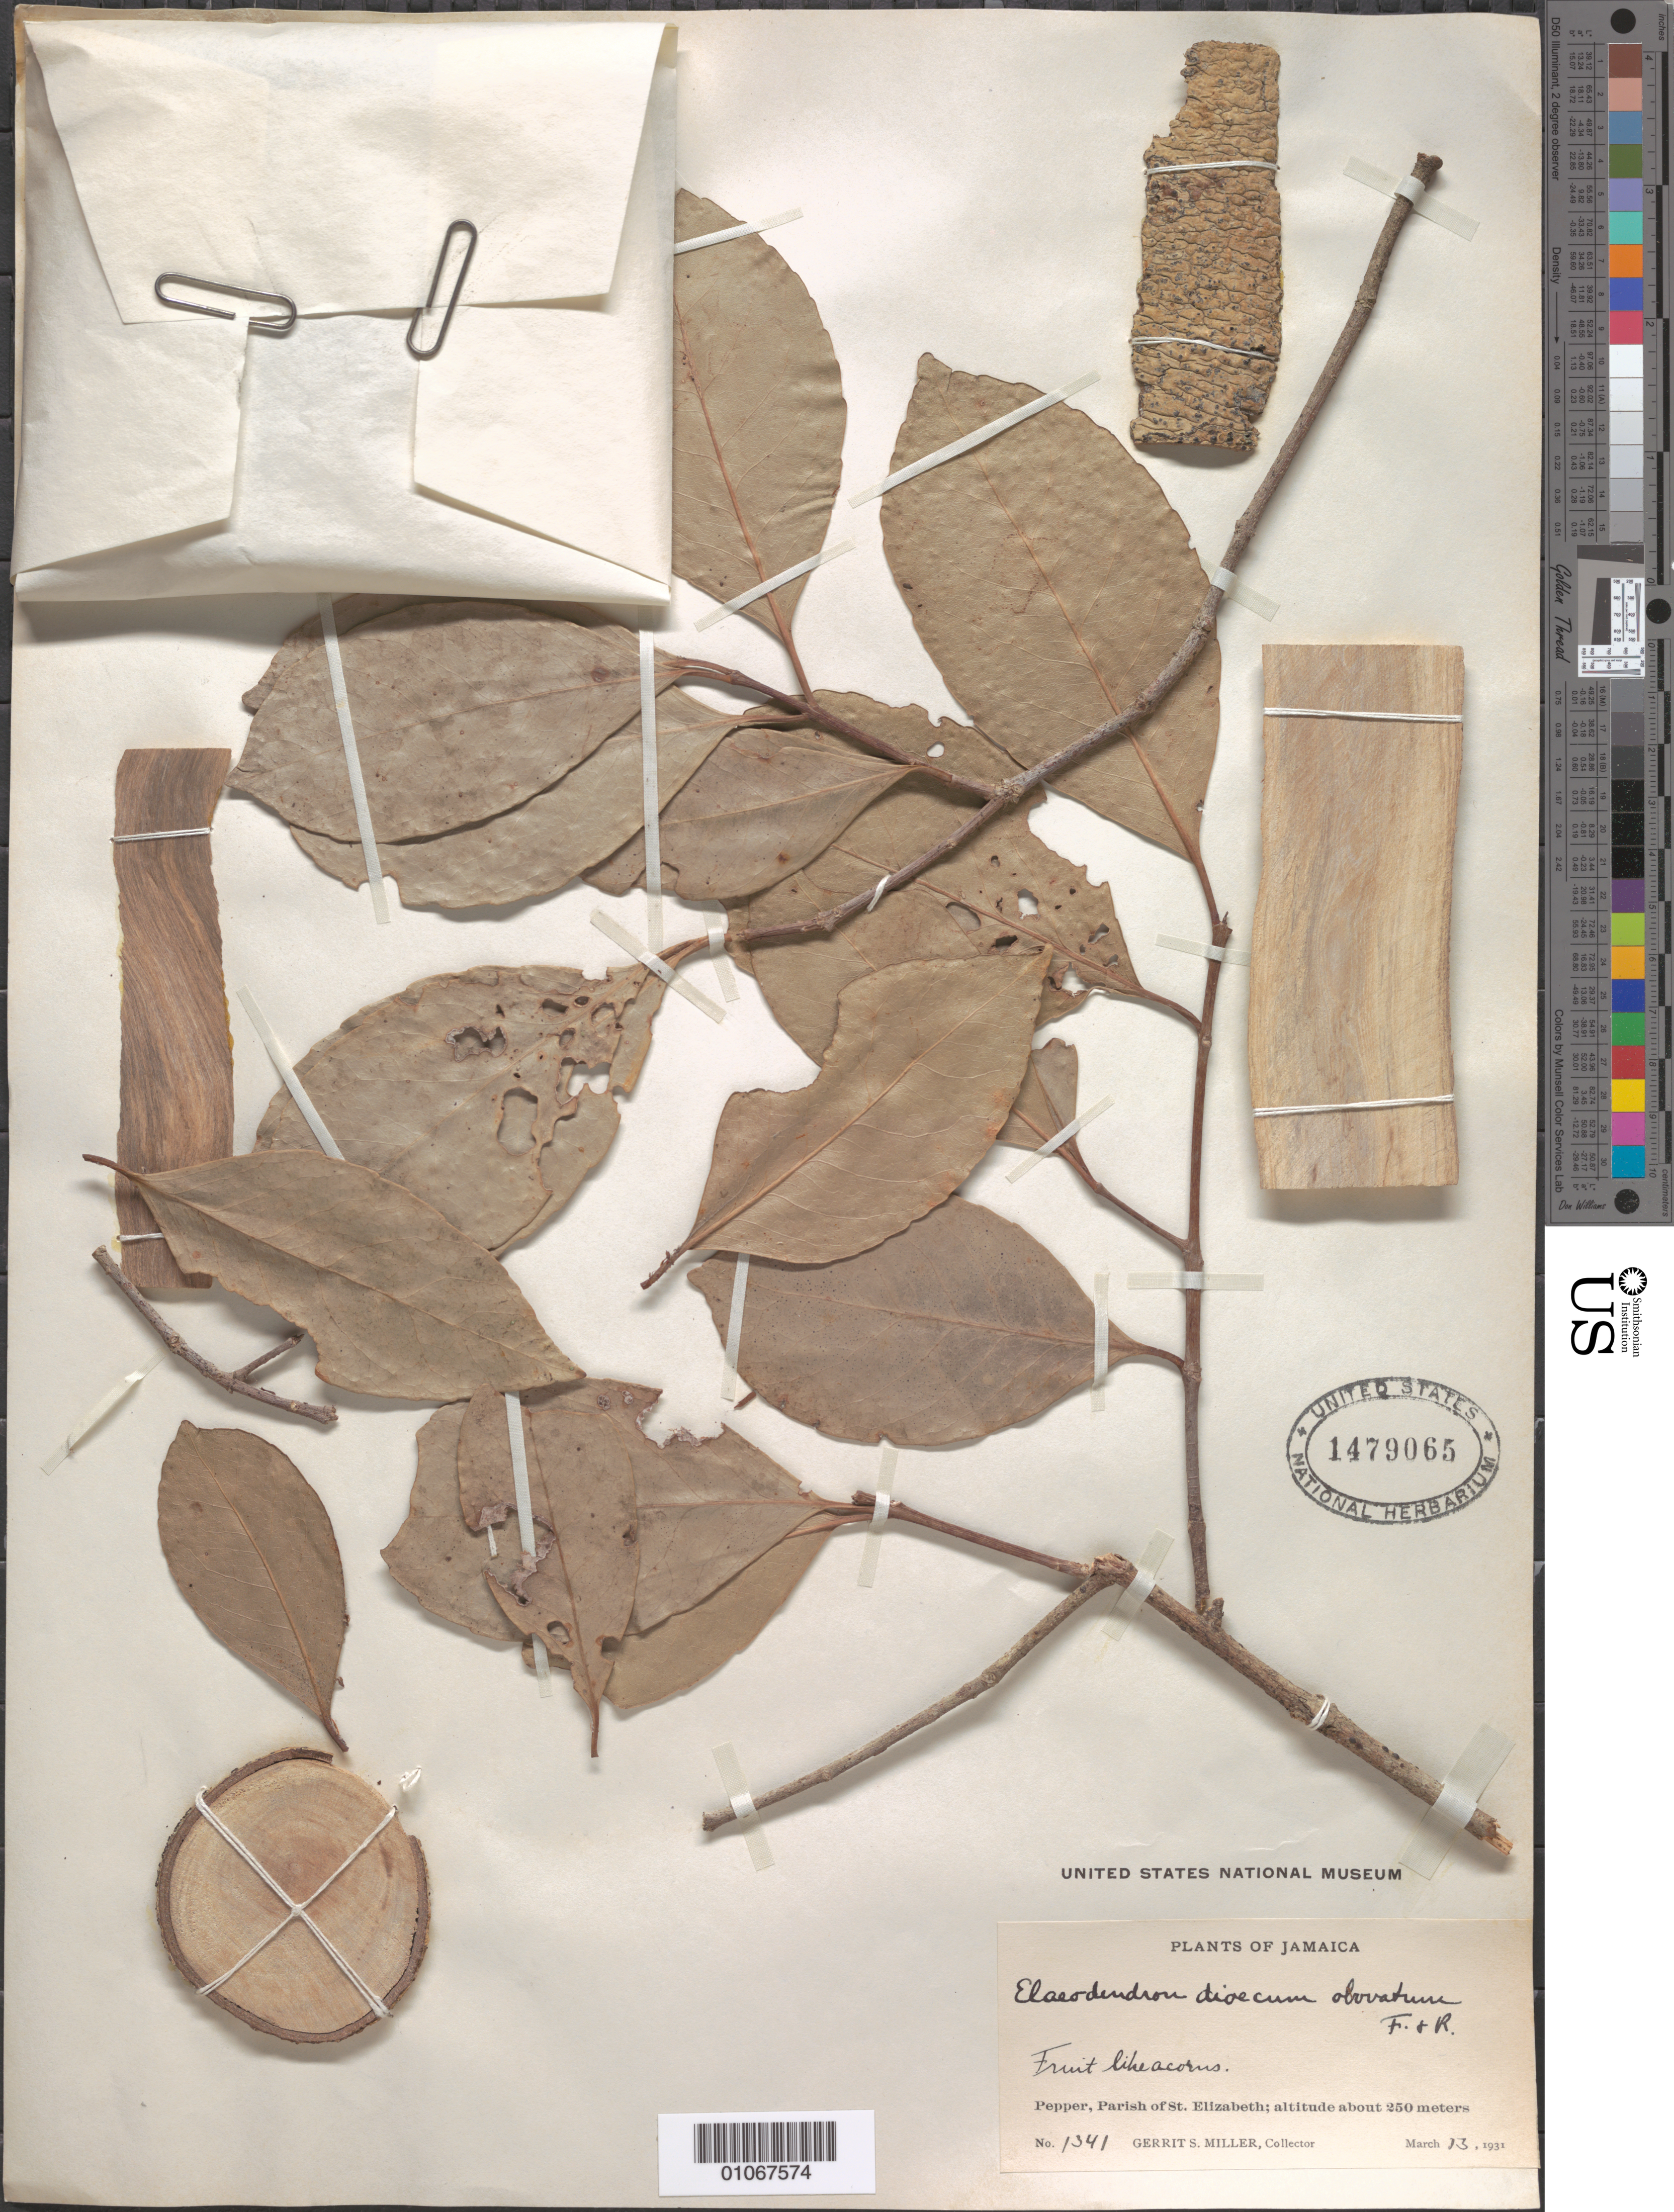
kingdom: Plantae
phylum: Tracheophyta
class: Magnoliopsida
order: Celastrales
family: Celastraceae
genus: Elaeodendron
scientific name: Elaeodendron dioicum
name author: Griseb.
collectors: G. S. Miller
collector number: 1341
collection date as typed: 13 Mar 1931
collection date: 1931-03-13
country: Jamaica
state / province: Saint Elizabeth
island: Jamaica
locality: Pepper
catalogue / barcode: US 1479065